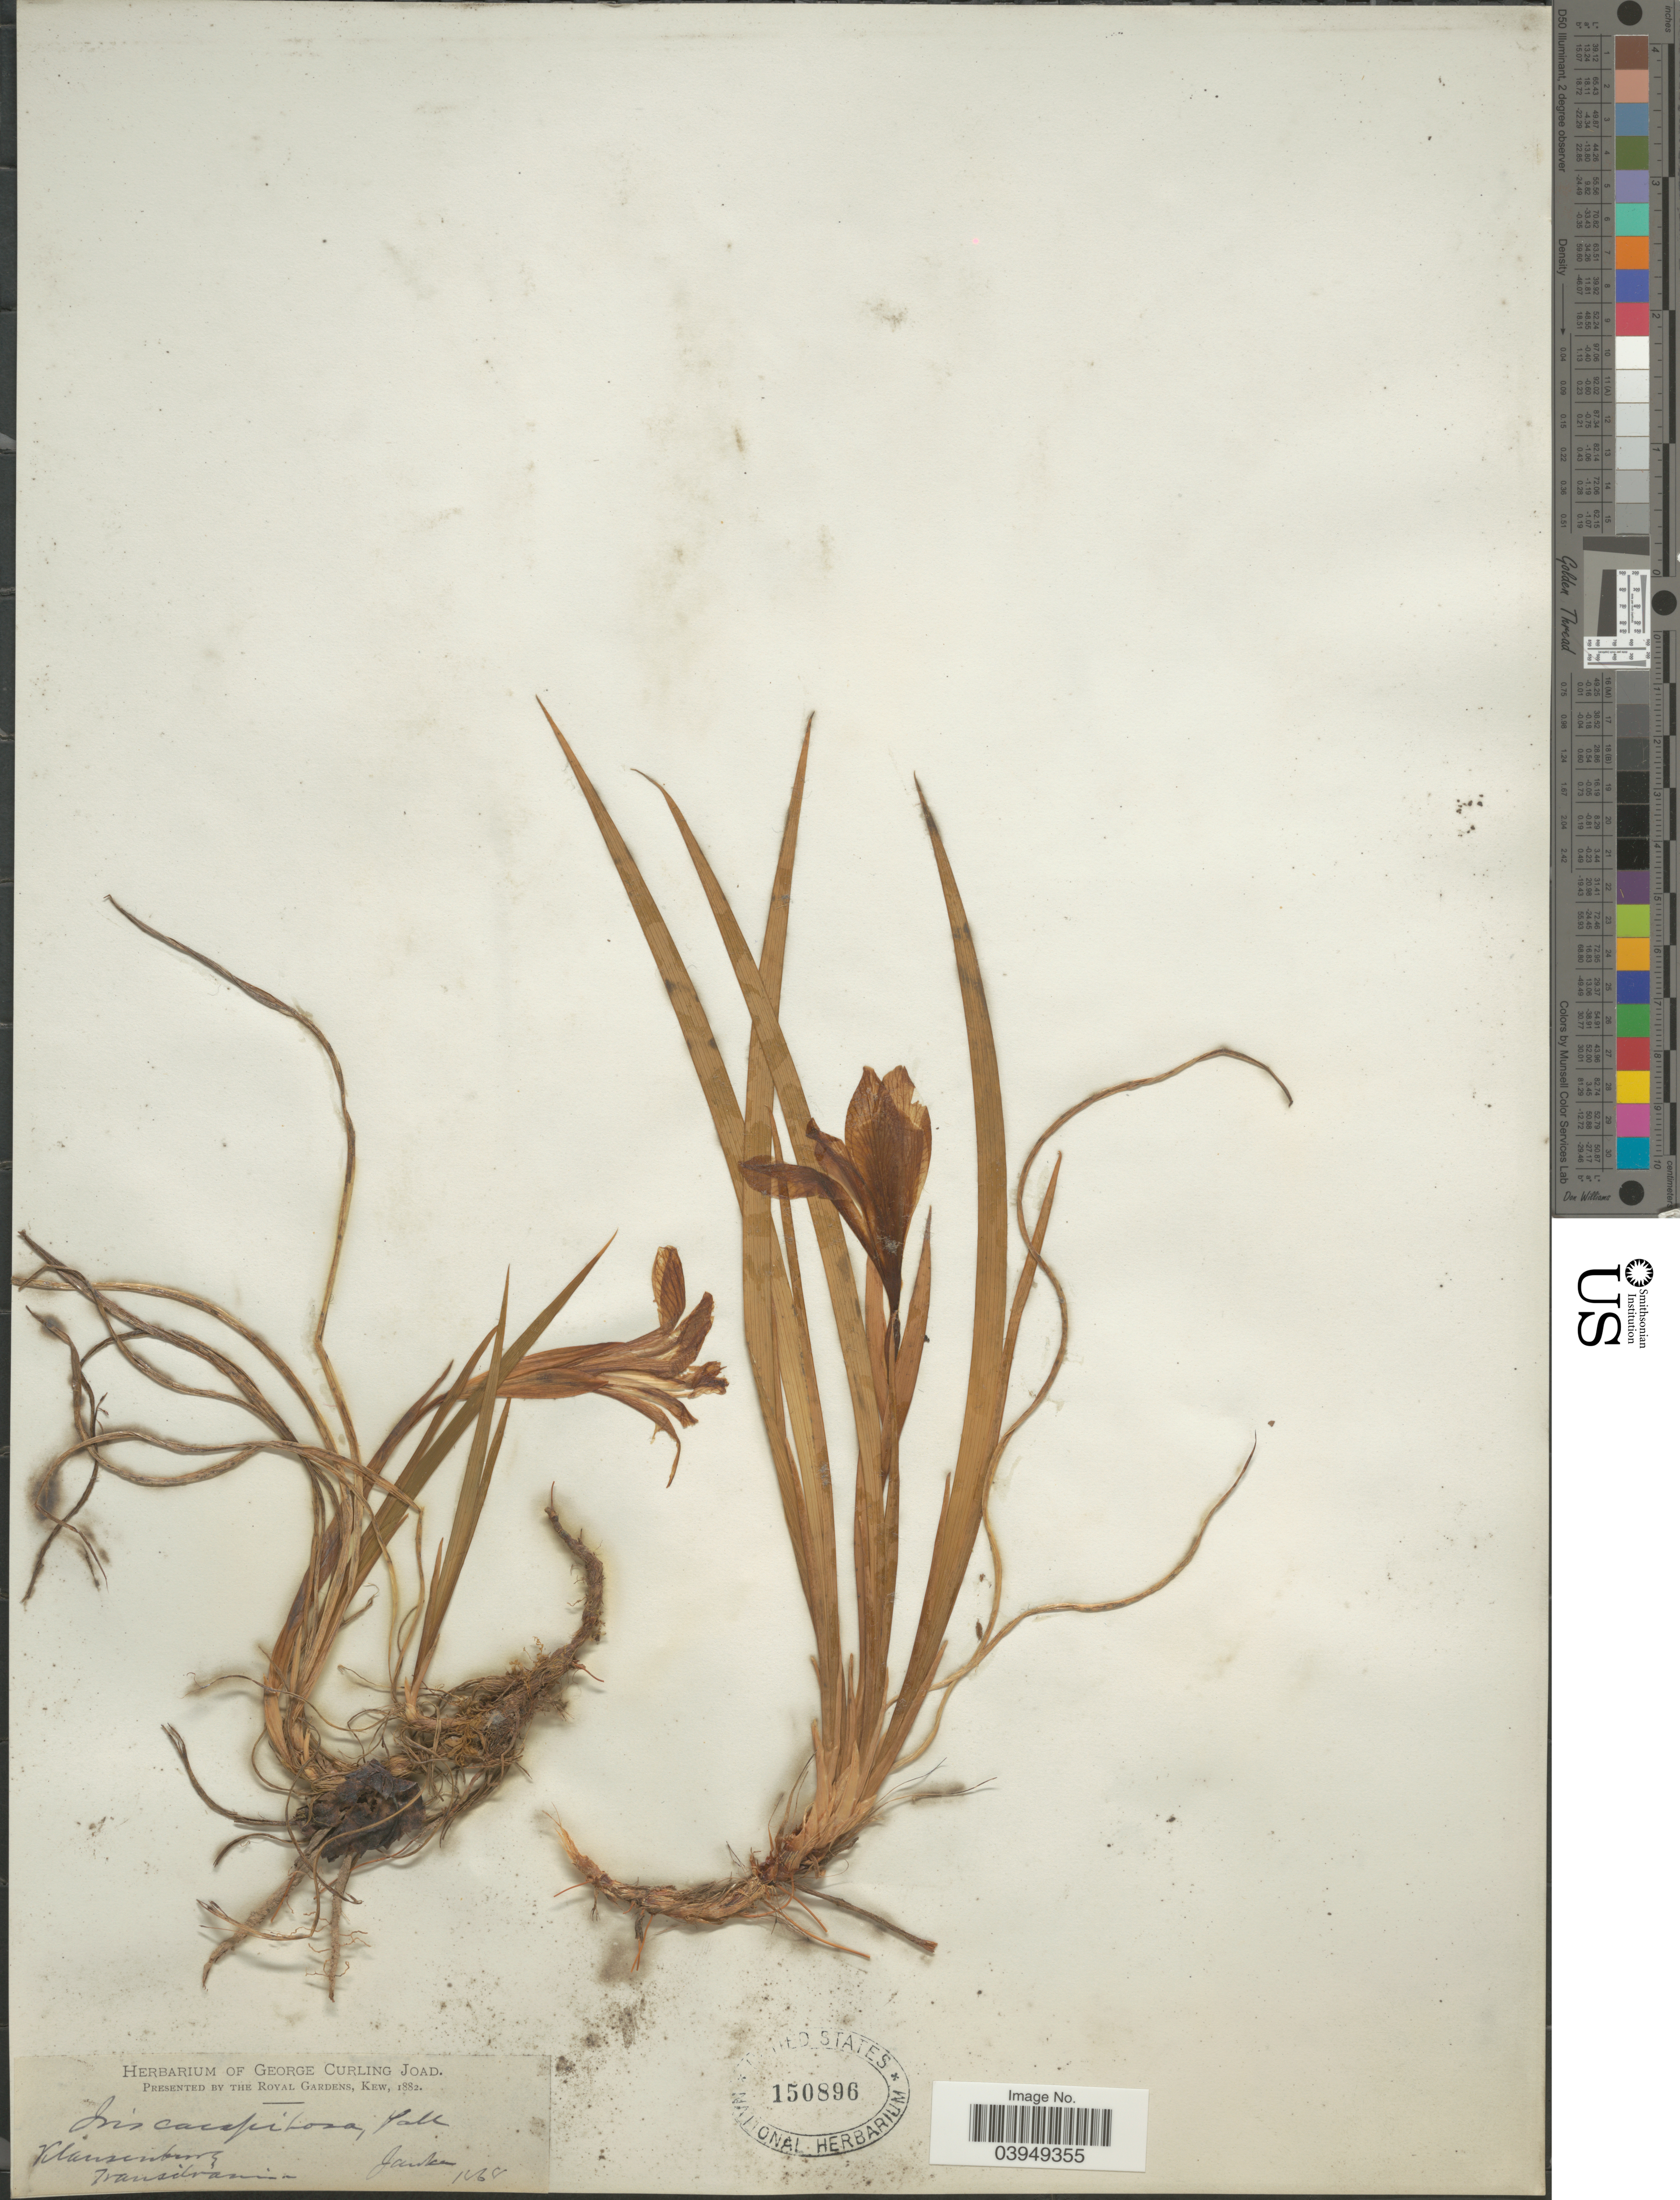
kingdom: Plantae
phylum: Tracheophyta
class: Liliopsida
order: Asparagales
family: Iridaceae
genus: Iris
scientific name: Iris caespitosa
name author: Pall. ex Link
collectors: ex herb. George Curling Joad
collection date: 1868-01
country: Romania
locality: Klamsenburg. Transilvania.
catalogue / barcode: US 150896